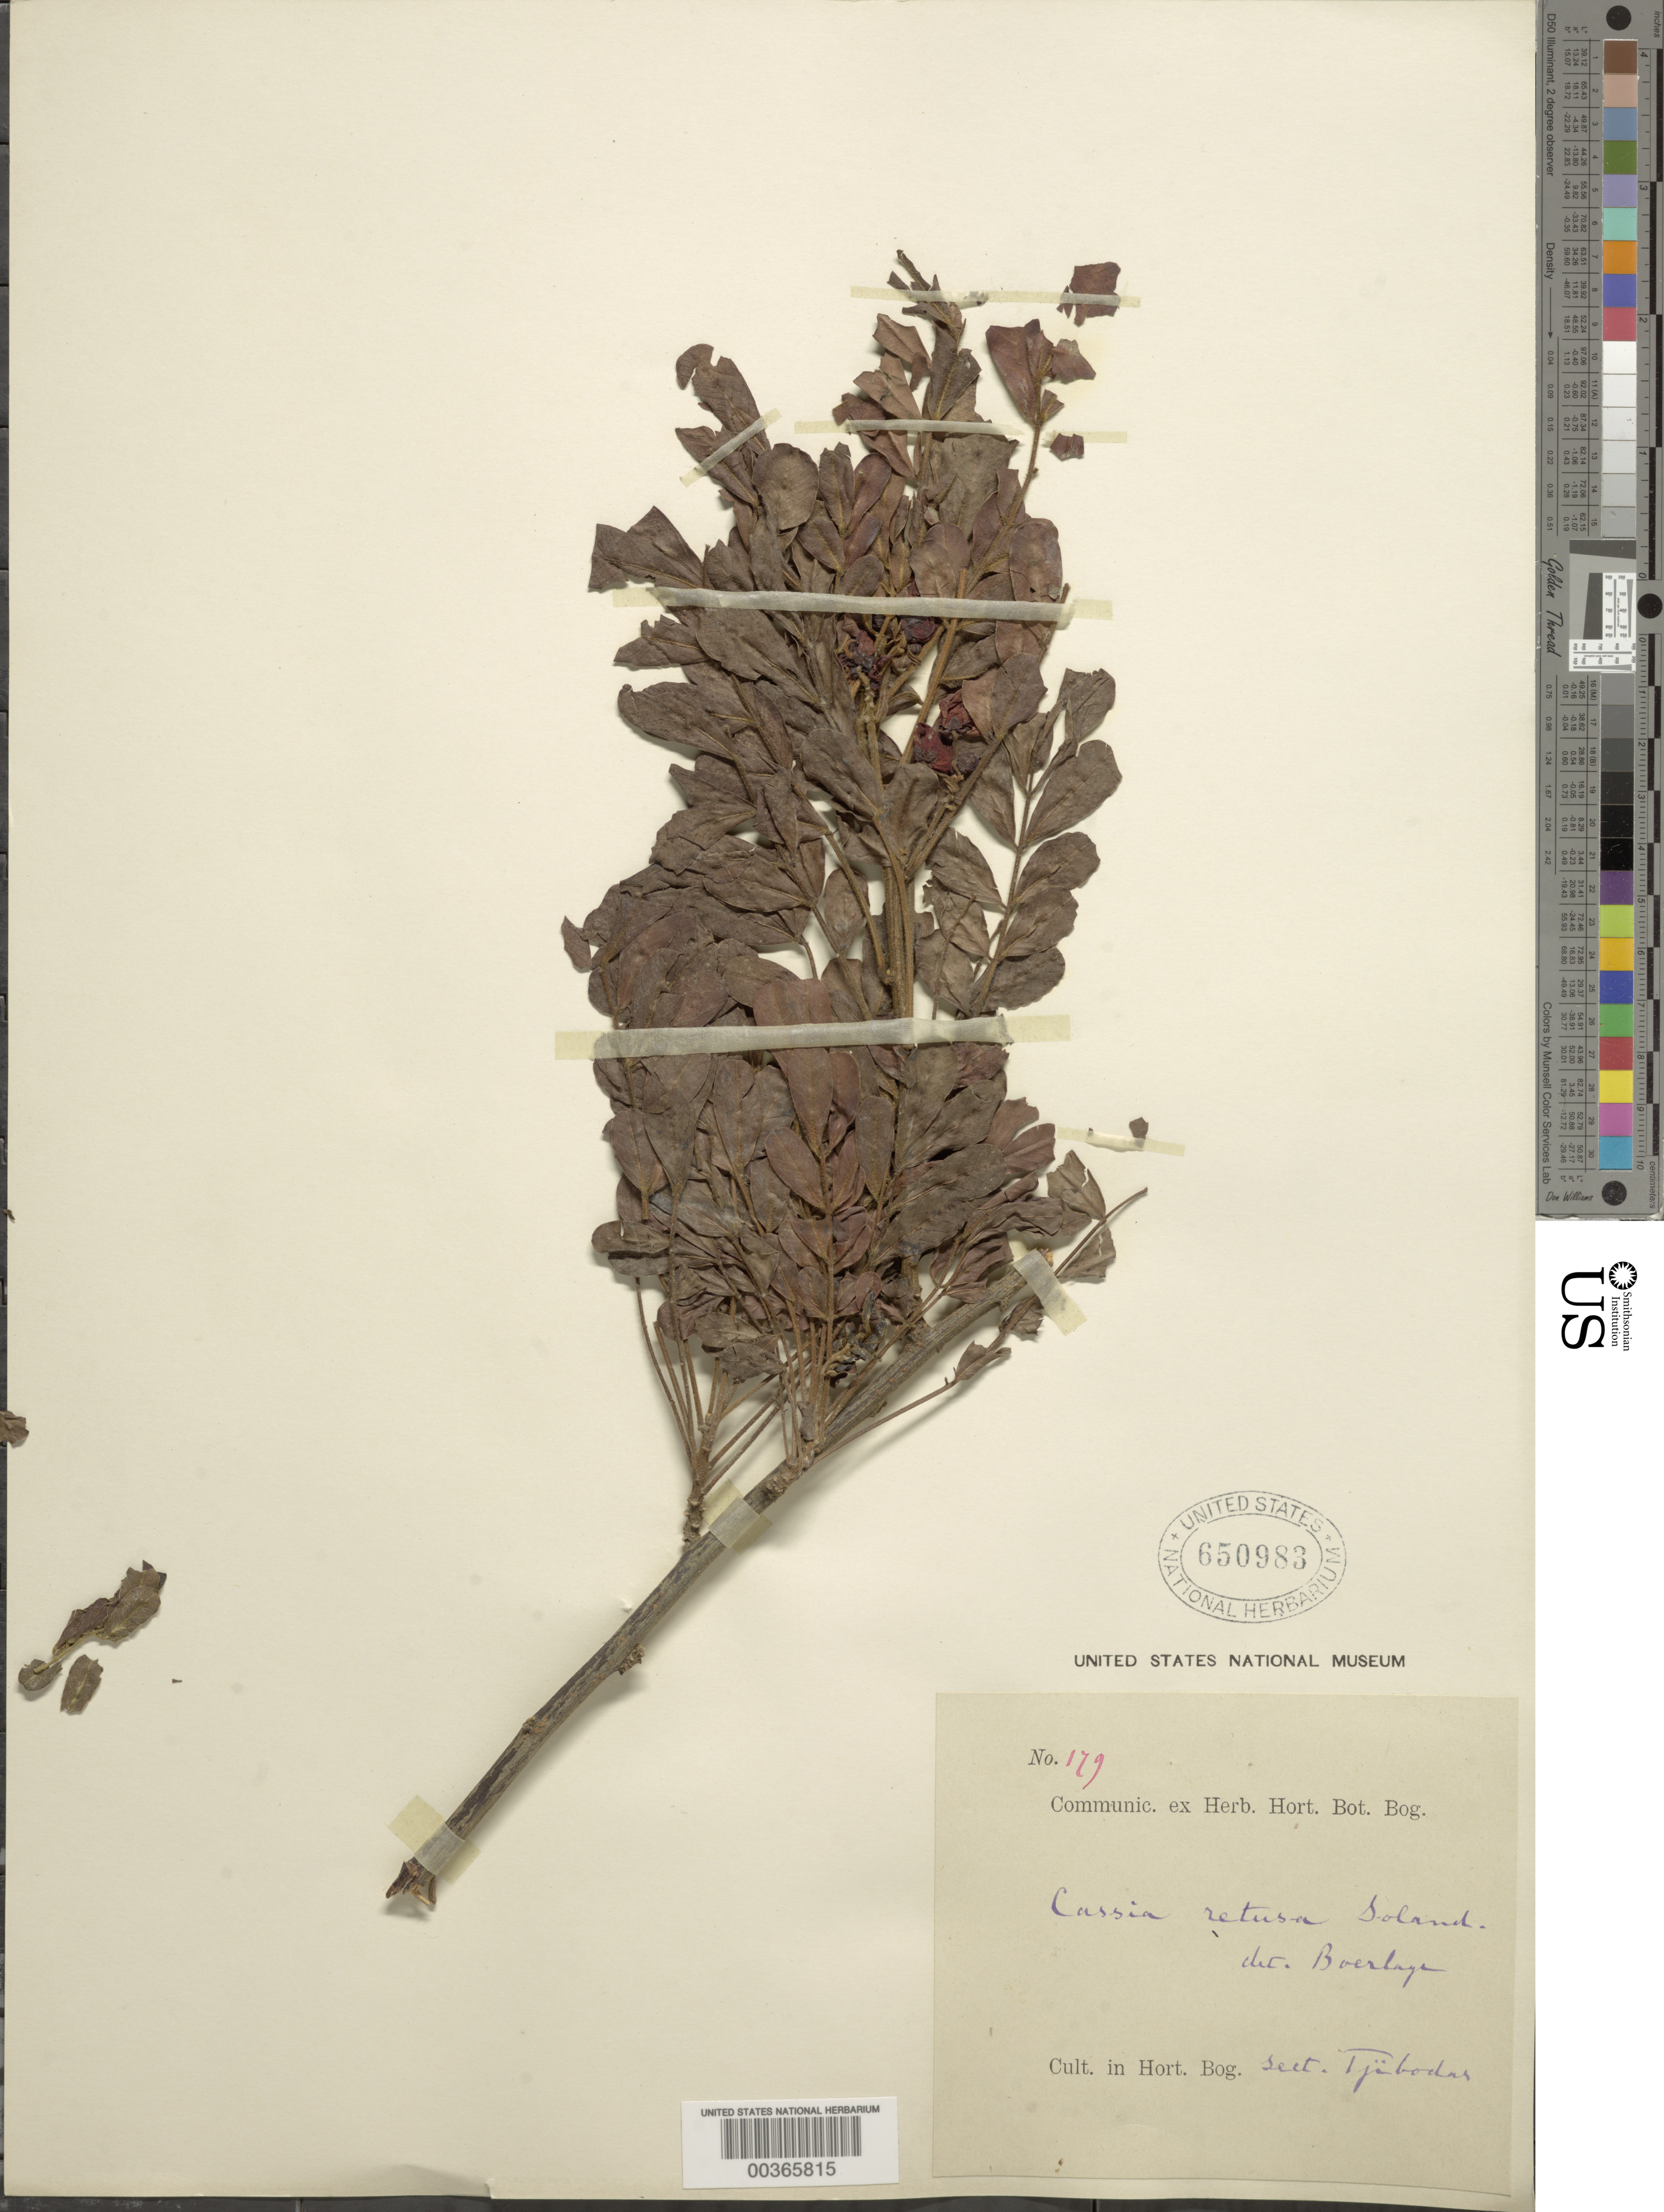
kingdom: Plantae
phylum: Tracheophyta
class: Magnoliopsida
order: Fabales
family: Fabaceae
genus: Cassia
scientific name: Cassia retusa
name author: Vogel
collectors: F. R. Fosberg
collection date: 1946-08-19/1946-08-21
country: Micronesia, Federated States of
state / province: Kosrae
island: Lelu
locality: Lela (Lele) Harbor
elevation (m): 1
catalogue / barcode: US 650983